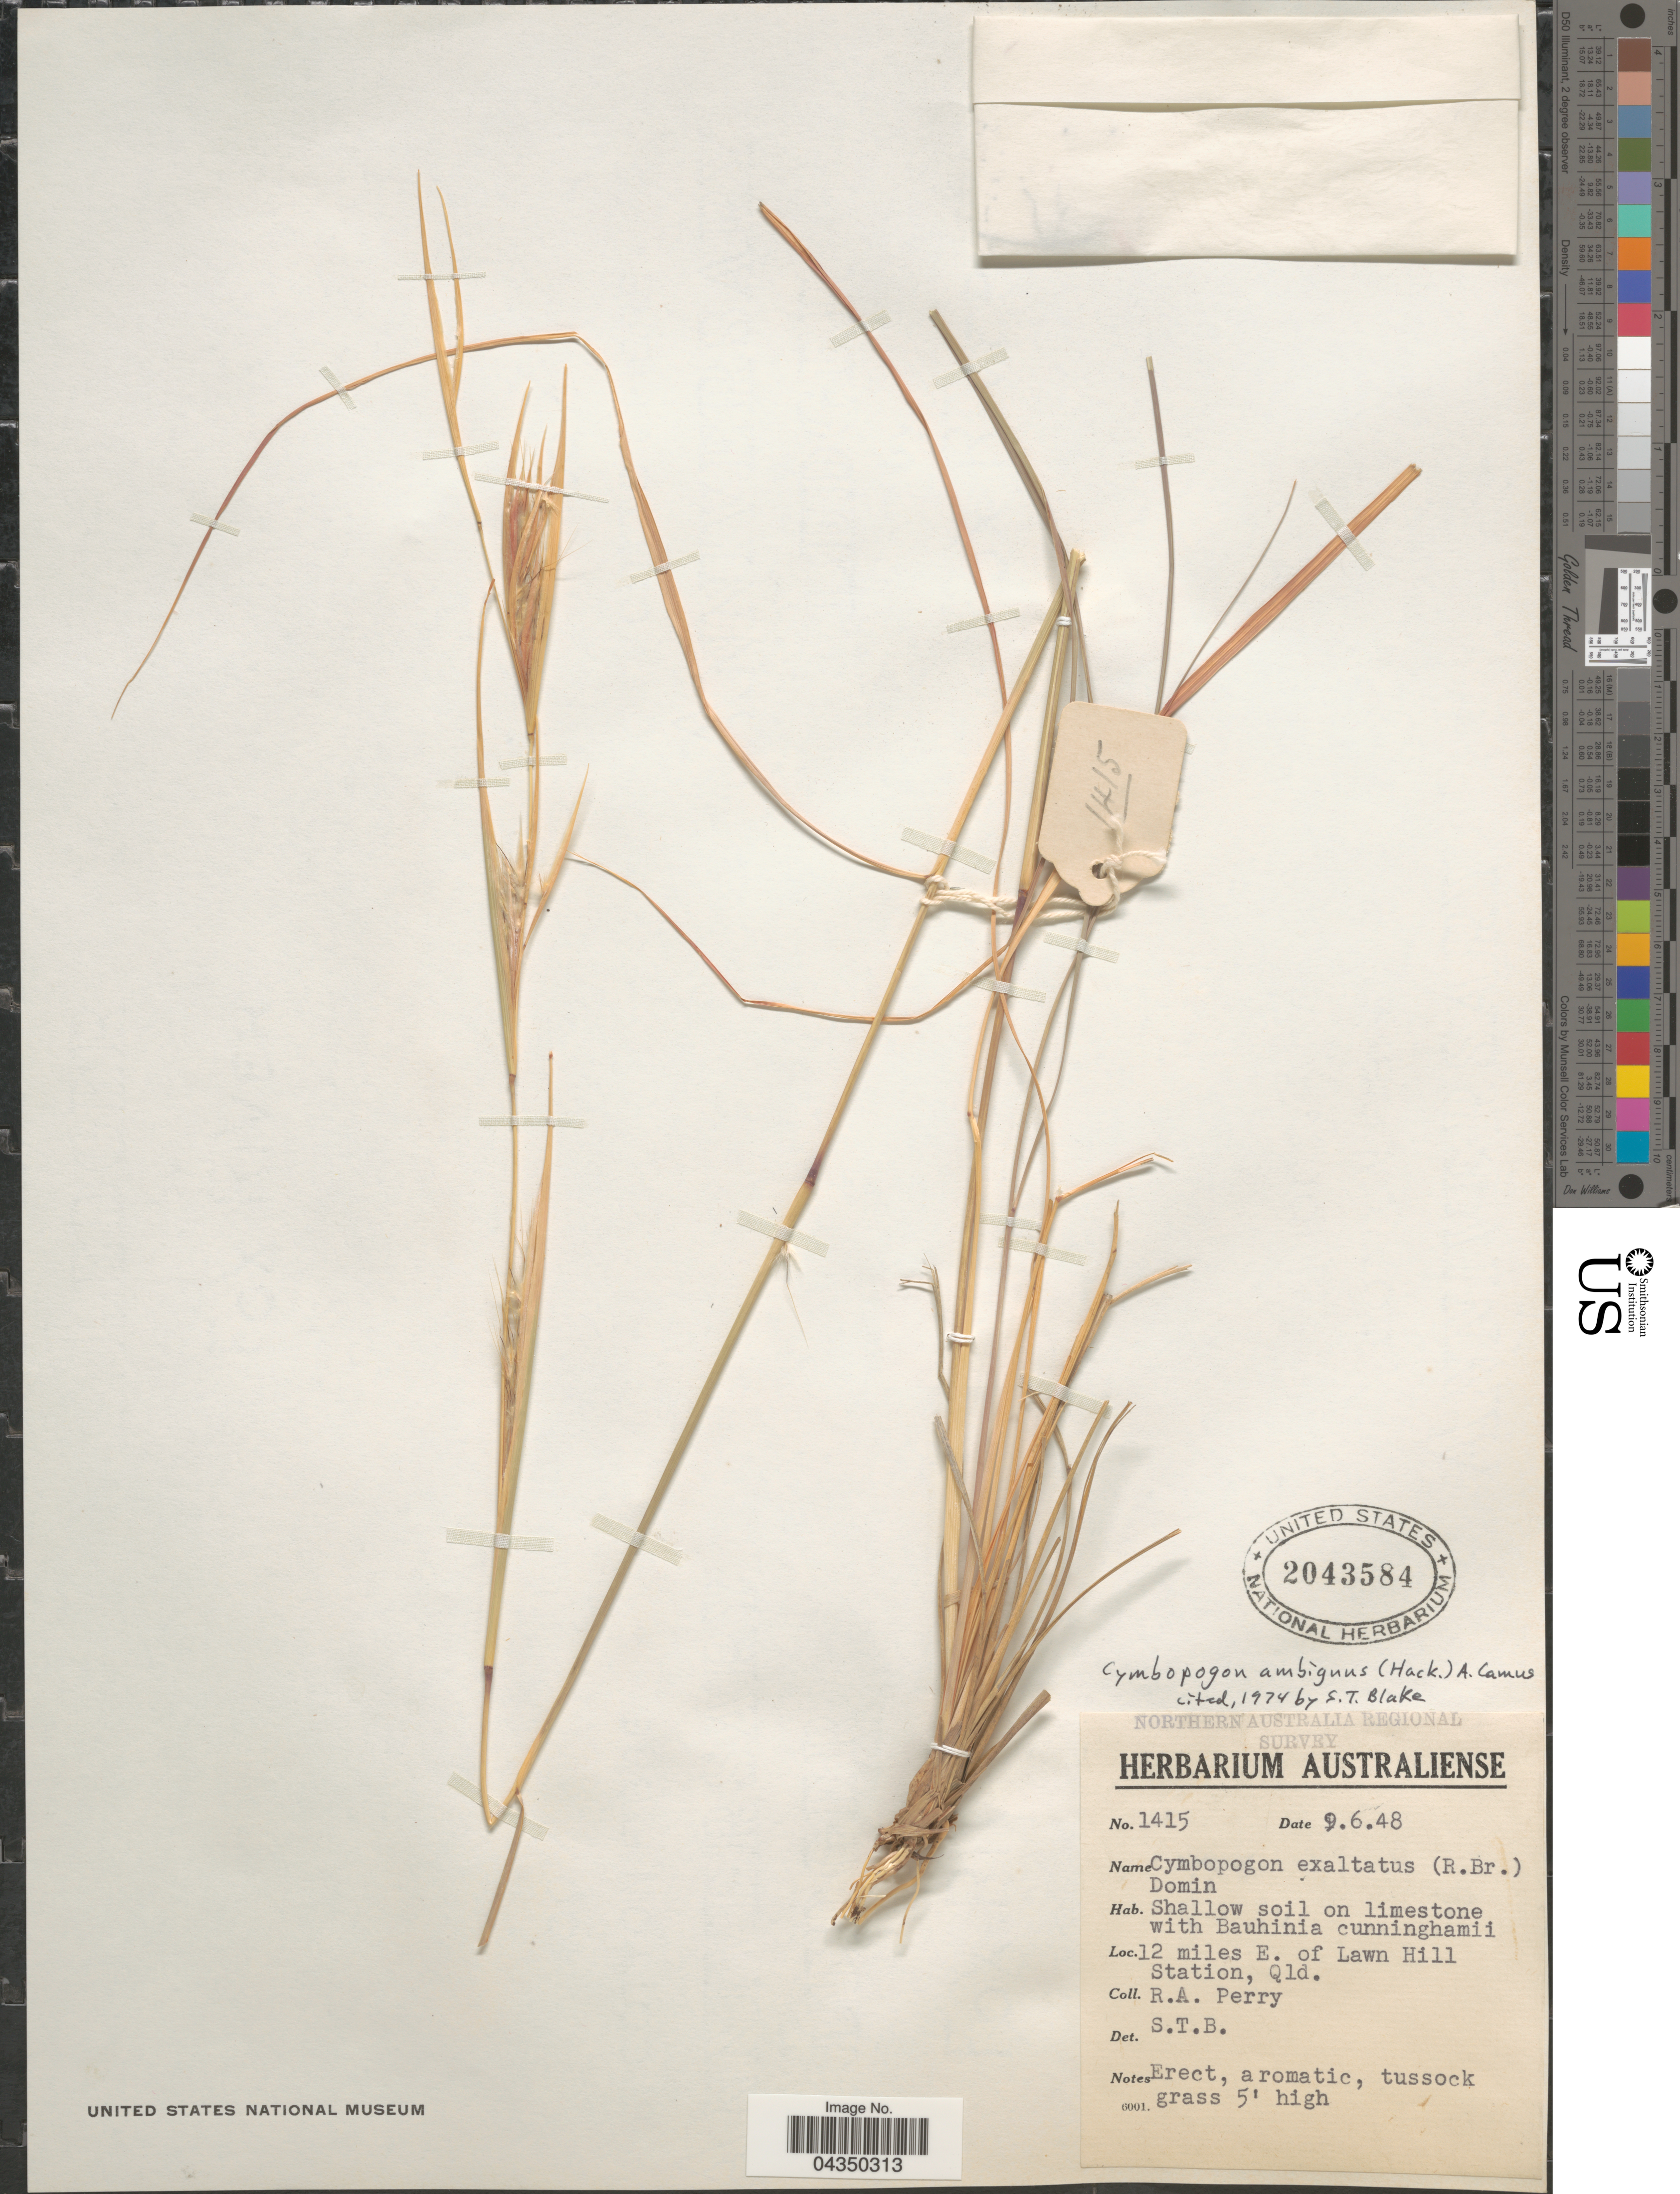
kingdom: Plantae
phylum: Tracheophyta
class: Liliopsida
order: Poales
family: Poaceae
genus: Cymbopogon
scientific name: Cymbopogon ambiguus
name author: A. Camus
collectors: Perry, R. A.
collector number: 1415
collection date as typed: Transcribed d/m/y: 9/6/48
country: Australia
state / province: Queensland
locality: Northern Australia Regional Survey. 12 miles E. of Lawn Hill Station.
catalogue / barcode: US 2043584